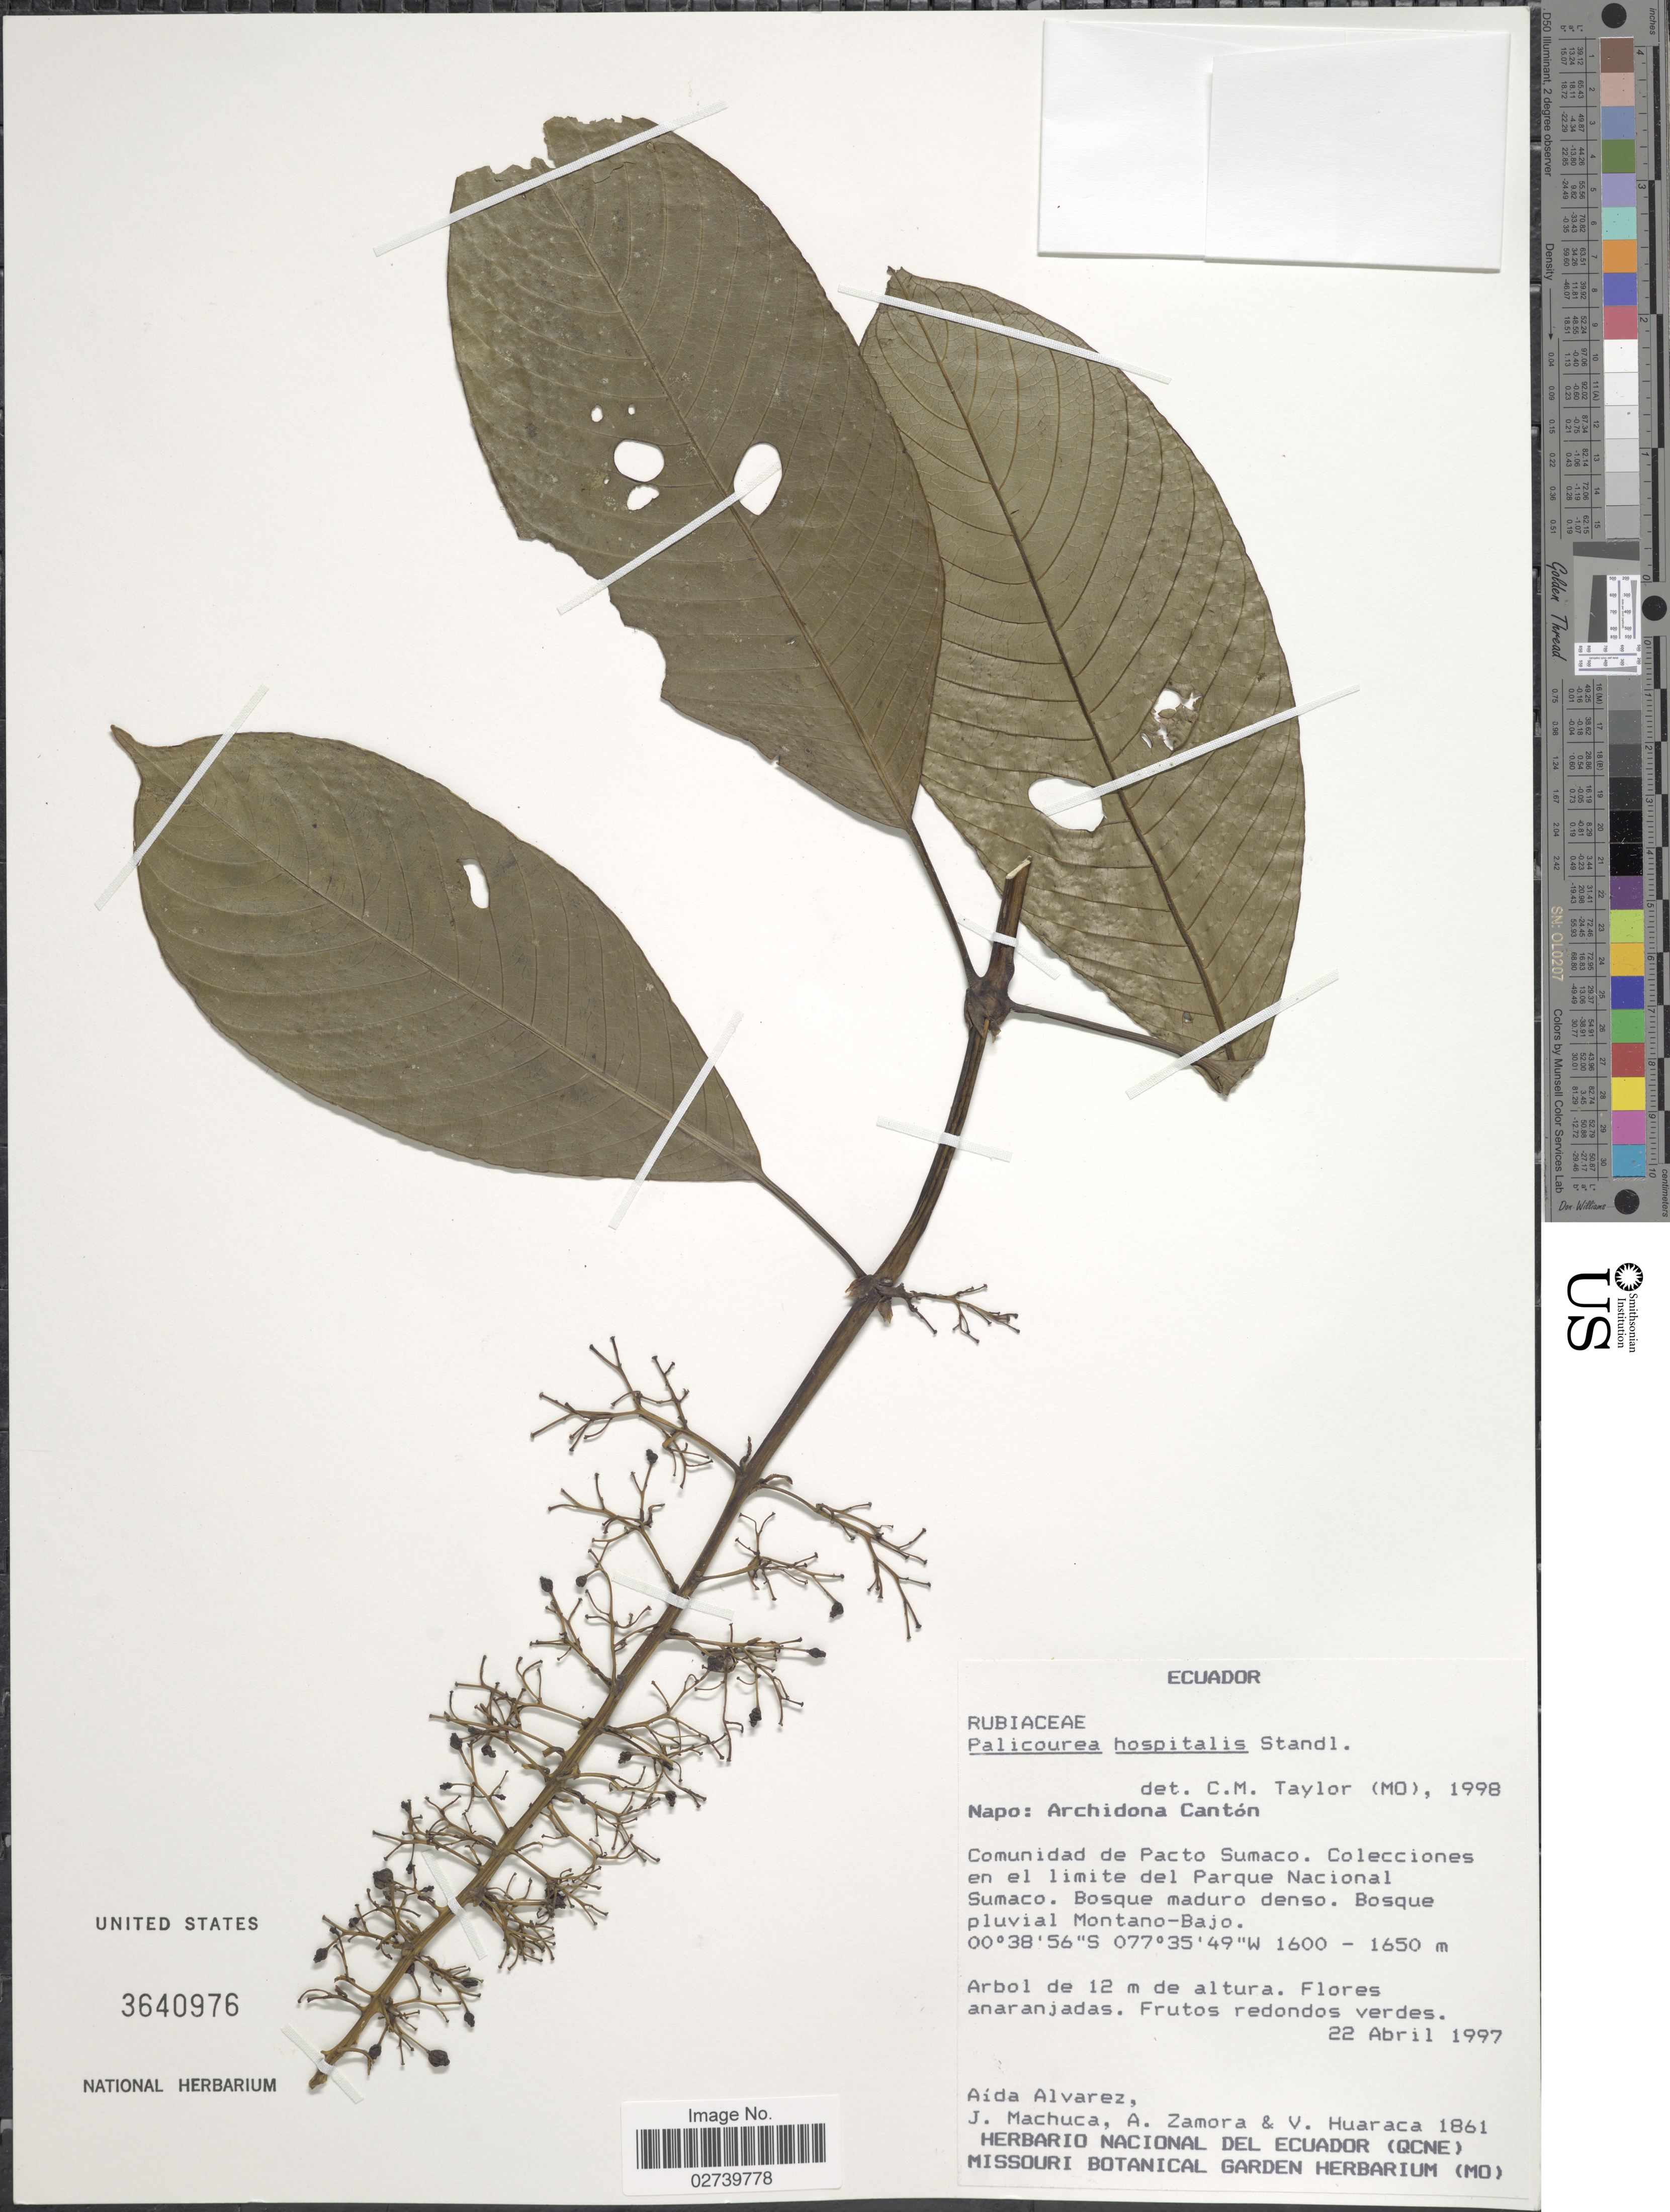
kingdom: Plantae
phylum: Tracheophyta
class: Magnoliopsida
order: Gentianales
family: Rubiaceae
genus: Palicourea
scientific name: Palicourea hospitalis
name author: Standl.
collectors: A. Alvarez, J. Machuca, A. Zamora & V. Huaraca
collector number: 1861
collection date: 1997-04-22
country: Ecuador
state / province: Napo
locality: Archidona Cantón. Comunidad de Pacto Sumaco. Colecciones en el limite del Parque Nacional Sumaco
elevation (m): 1600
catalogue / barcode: US 3640976